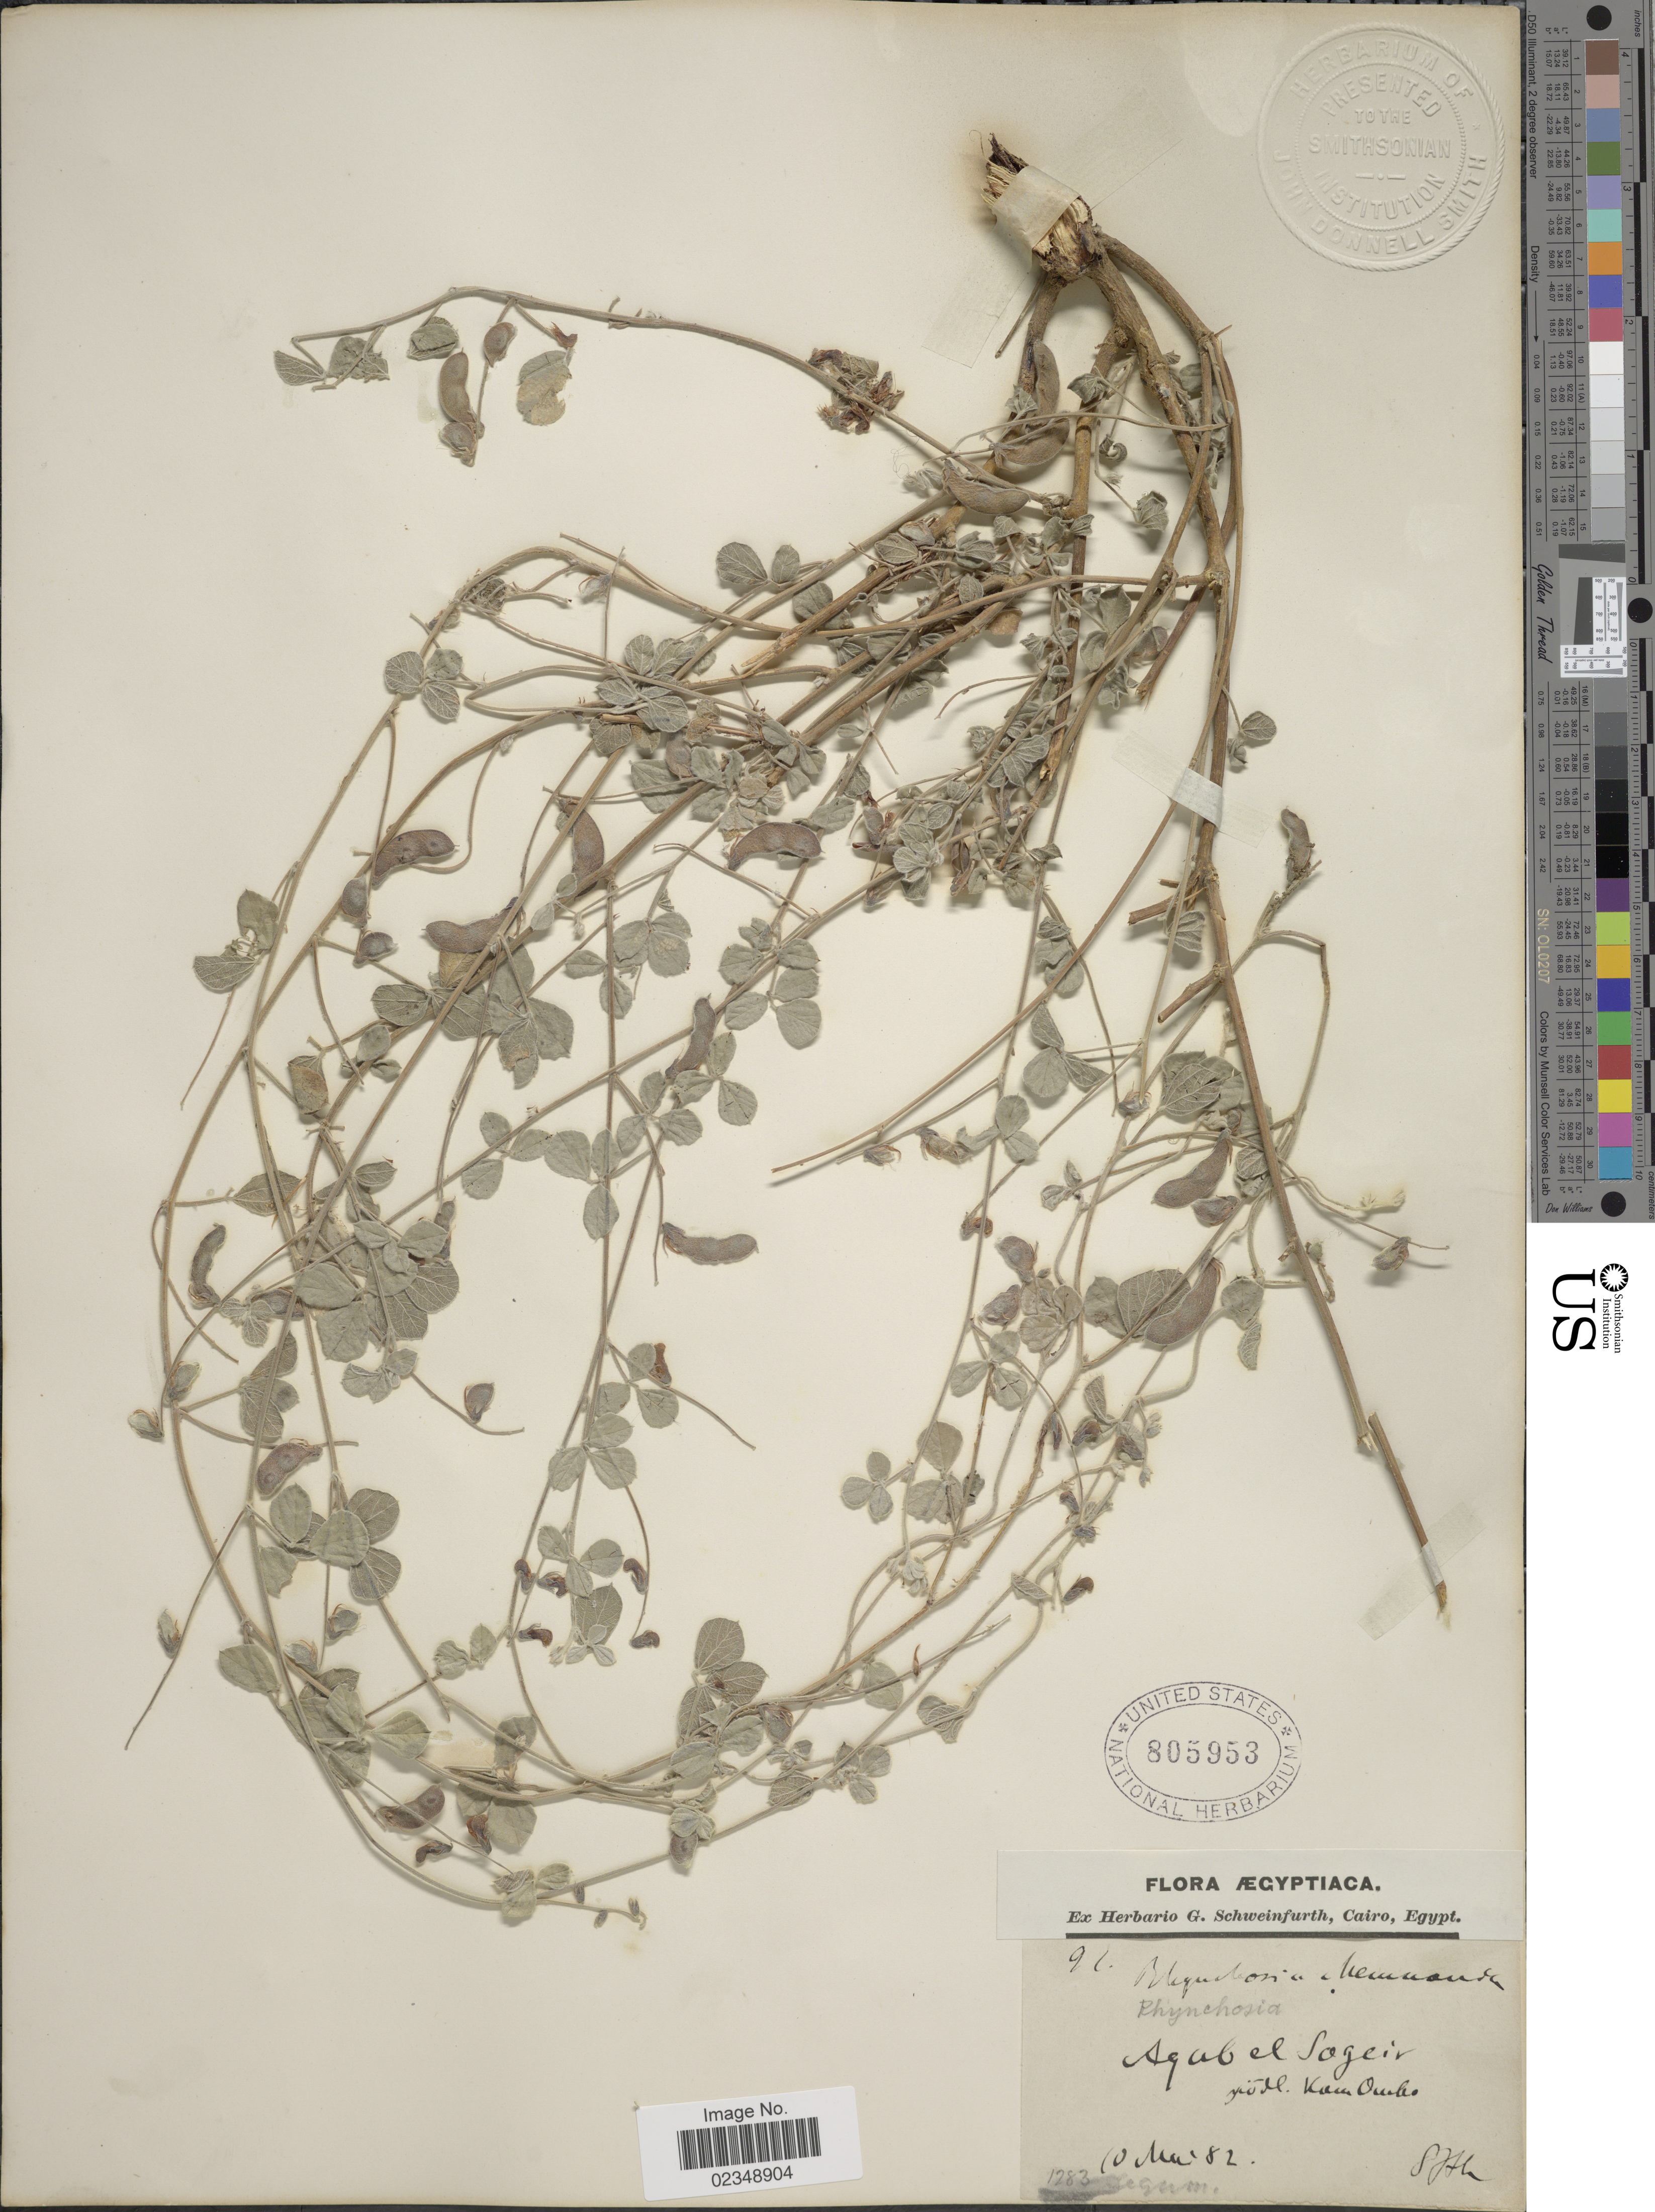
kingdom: Plantae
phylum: Tracheophyta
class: Magnoliopsida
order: Fabales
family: Fabaceae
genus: Rhynchosia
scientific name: Rhynchosia memnonia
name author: (Delile) DC.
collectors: ex herb. G. Schweinfurth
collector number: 91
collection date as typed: Transcribed d/m/y: 10/5/82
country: Egypt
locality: Aegyptiaca. Aqabel Sogeir [illegible text]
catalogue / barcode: US 805953